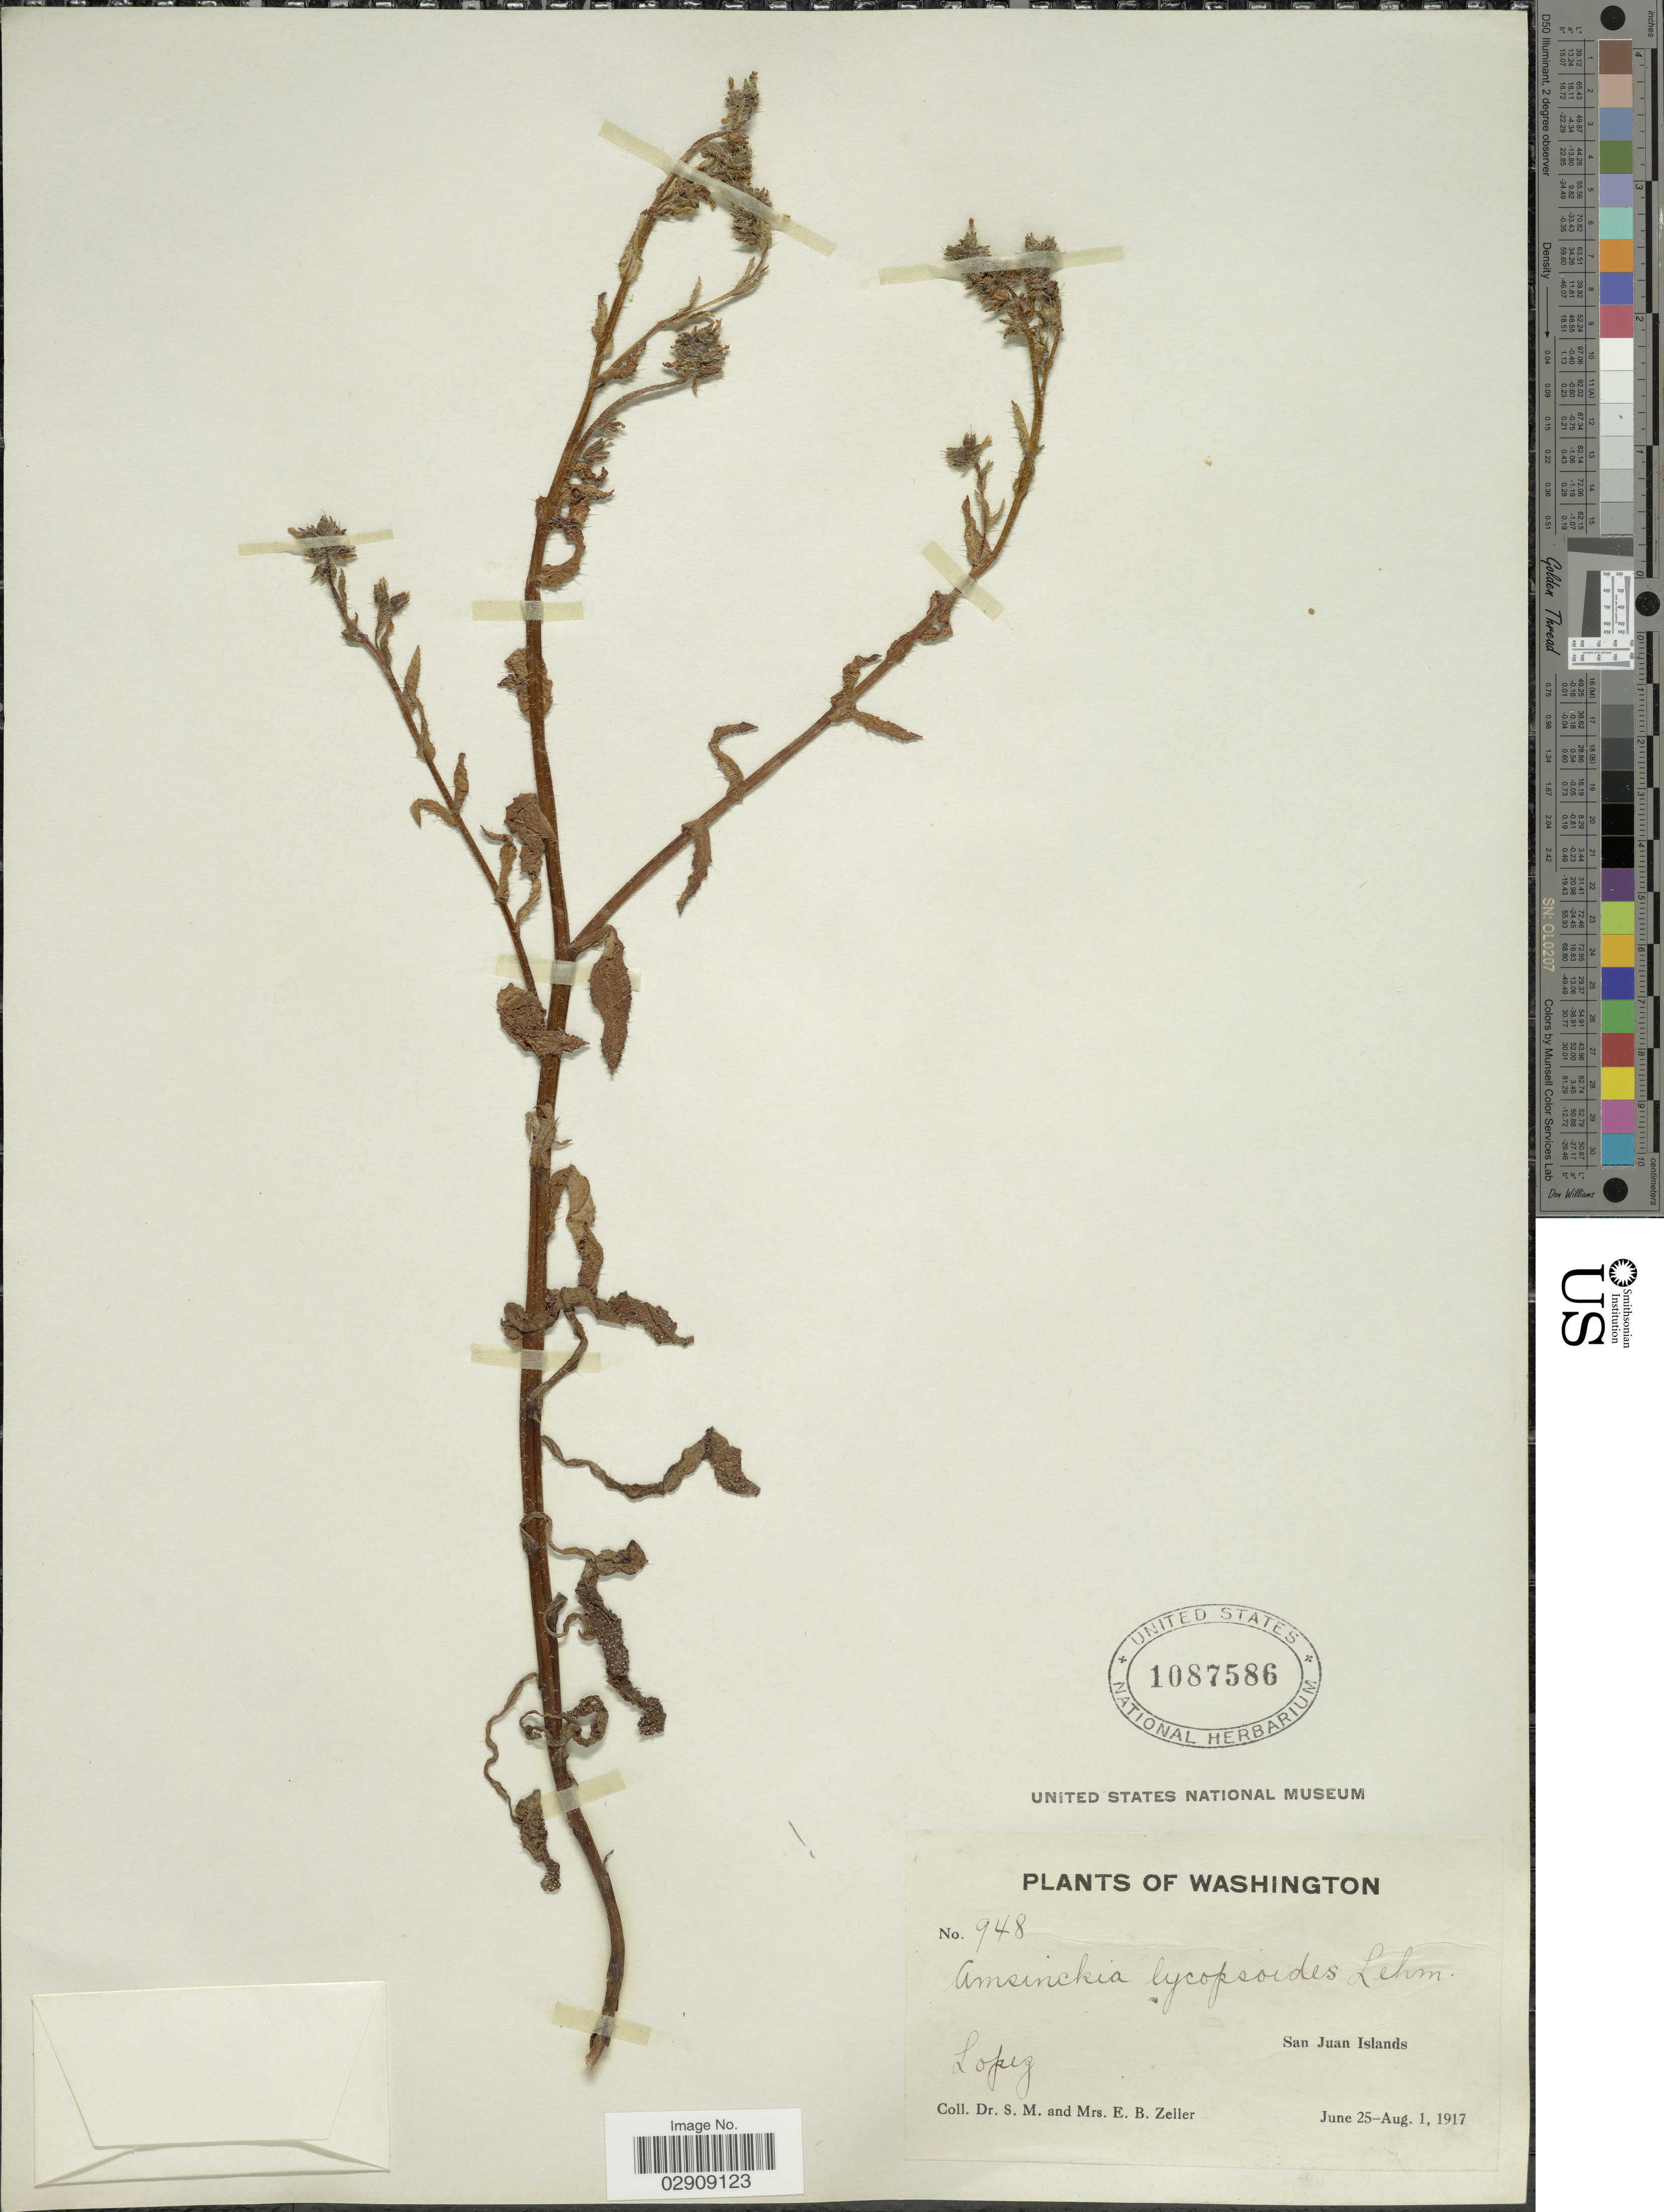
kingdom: Plantae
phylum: Tracheophyta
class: Magnoliopsida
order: Boraginales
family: Boraginaceae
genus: Amsinckia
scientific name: Amsinckia lycopsoides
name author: Lehm.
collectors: S. Zeller & E. Zeller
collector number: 948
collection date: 1917-06-25/1917-08-01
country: United States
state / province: Washington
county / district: San Juan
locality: San Juan Islands. Lopez.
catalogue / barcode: US 1087586